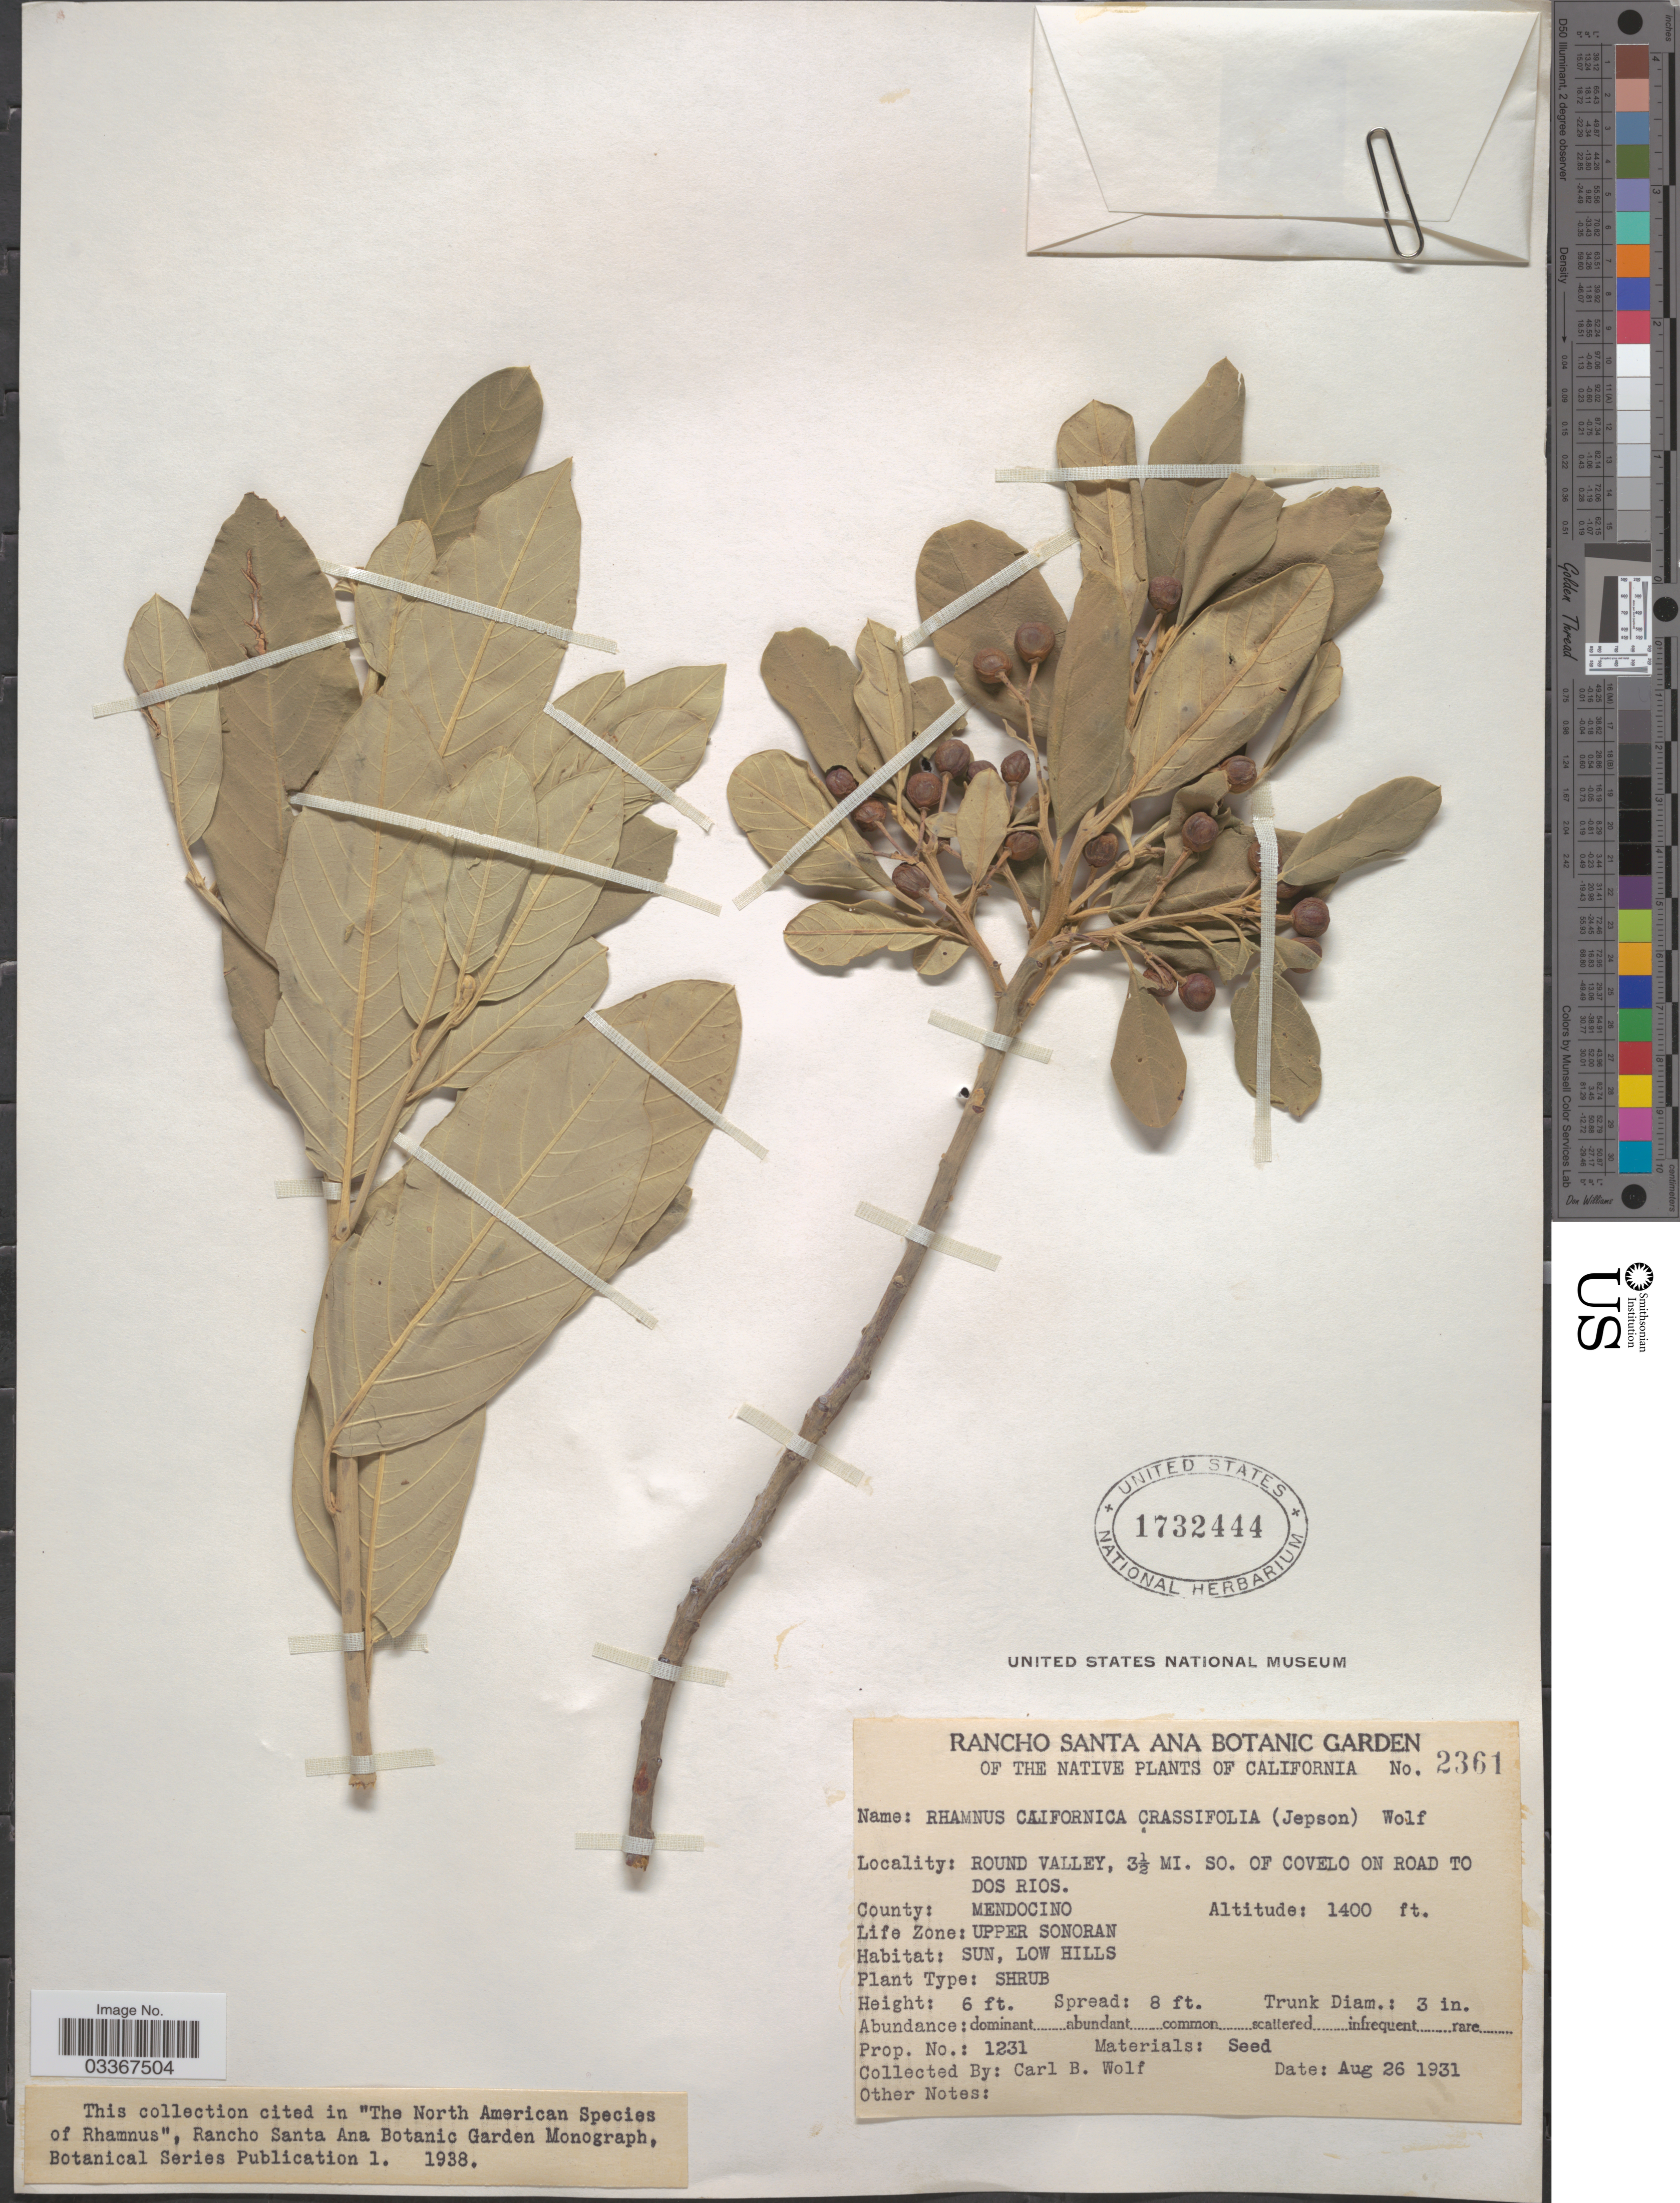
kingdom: Plantae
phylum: Tracheophyta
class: Magnoliopsida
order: Rosales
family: Rhamnaceae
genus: Frangula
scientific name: Frangula californica subsp. crassifolia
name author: (Jeps.) Kartesz & Gandhi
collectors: C. B. Wolf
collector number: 2361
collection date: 1931-08-26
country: United States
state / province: California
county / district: Mendocino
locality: Round Valley, 3½ mi. SO. of Covelo on road to Dos Rios. County: Mendocino. Life Zone: Upper Sonoran.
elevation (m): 427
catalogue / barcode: US 1732444